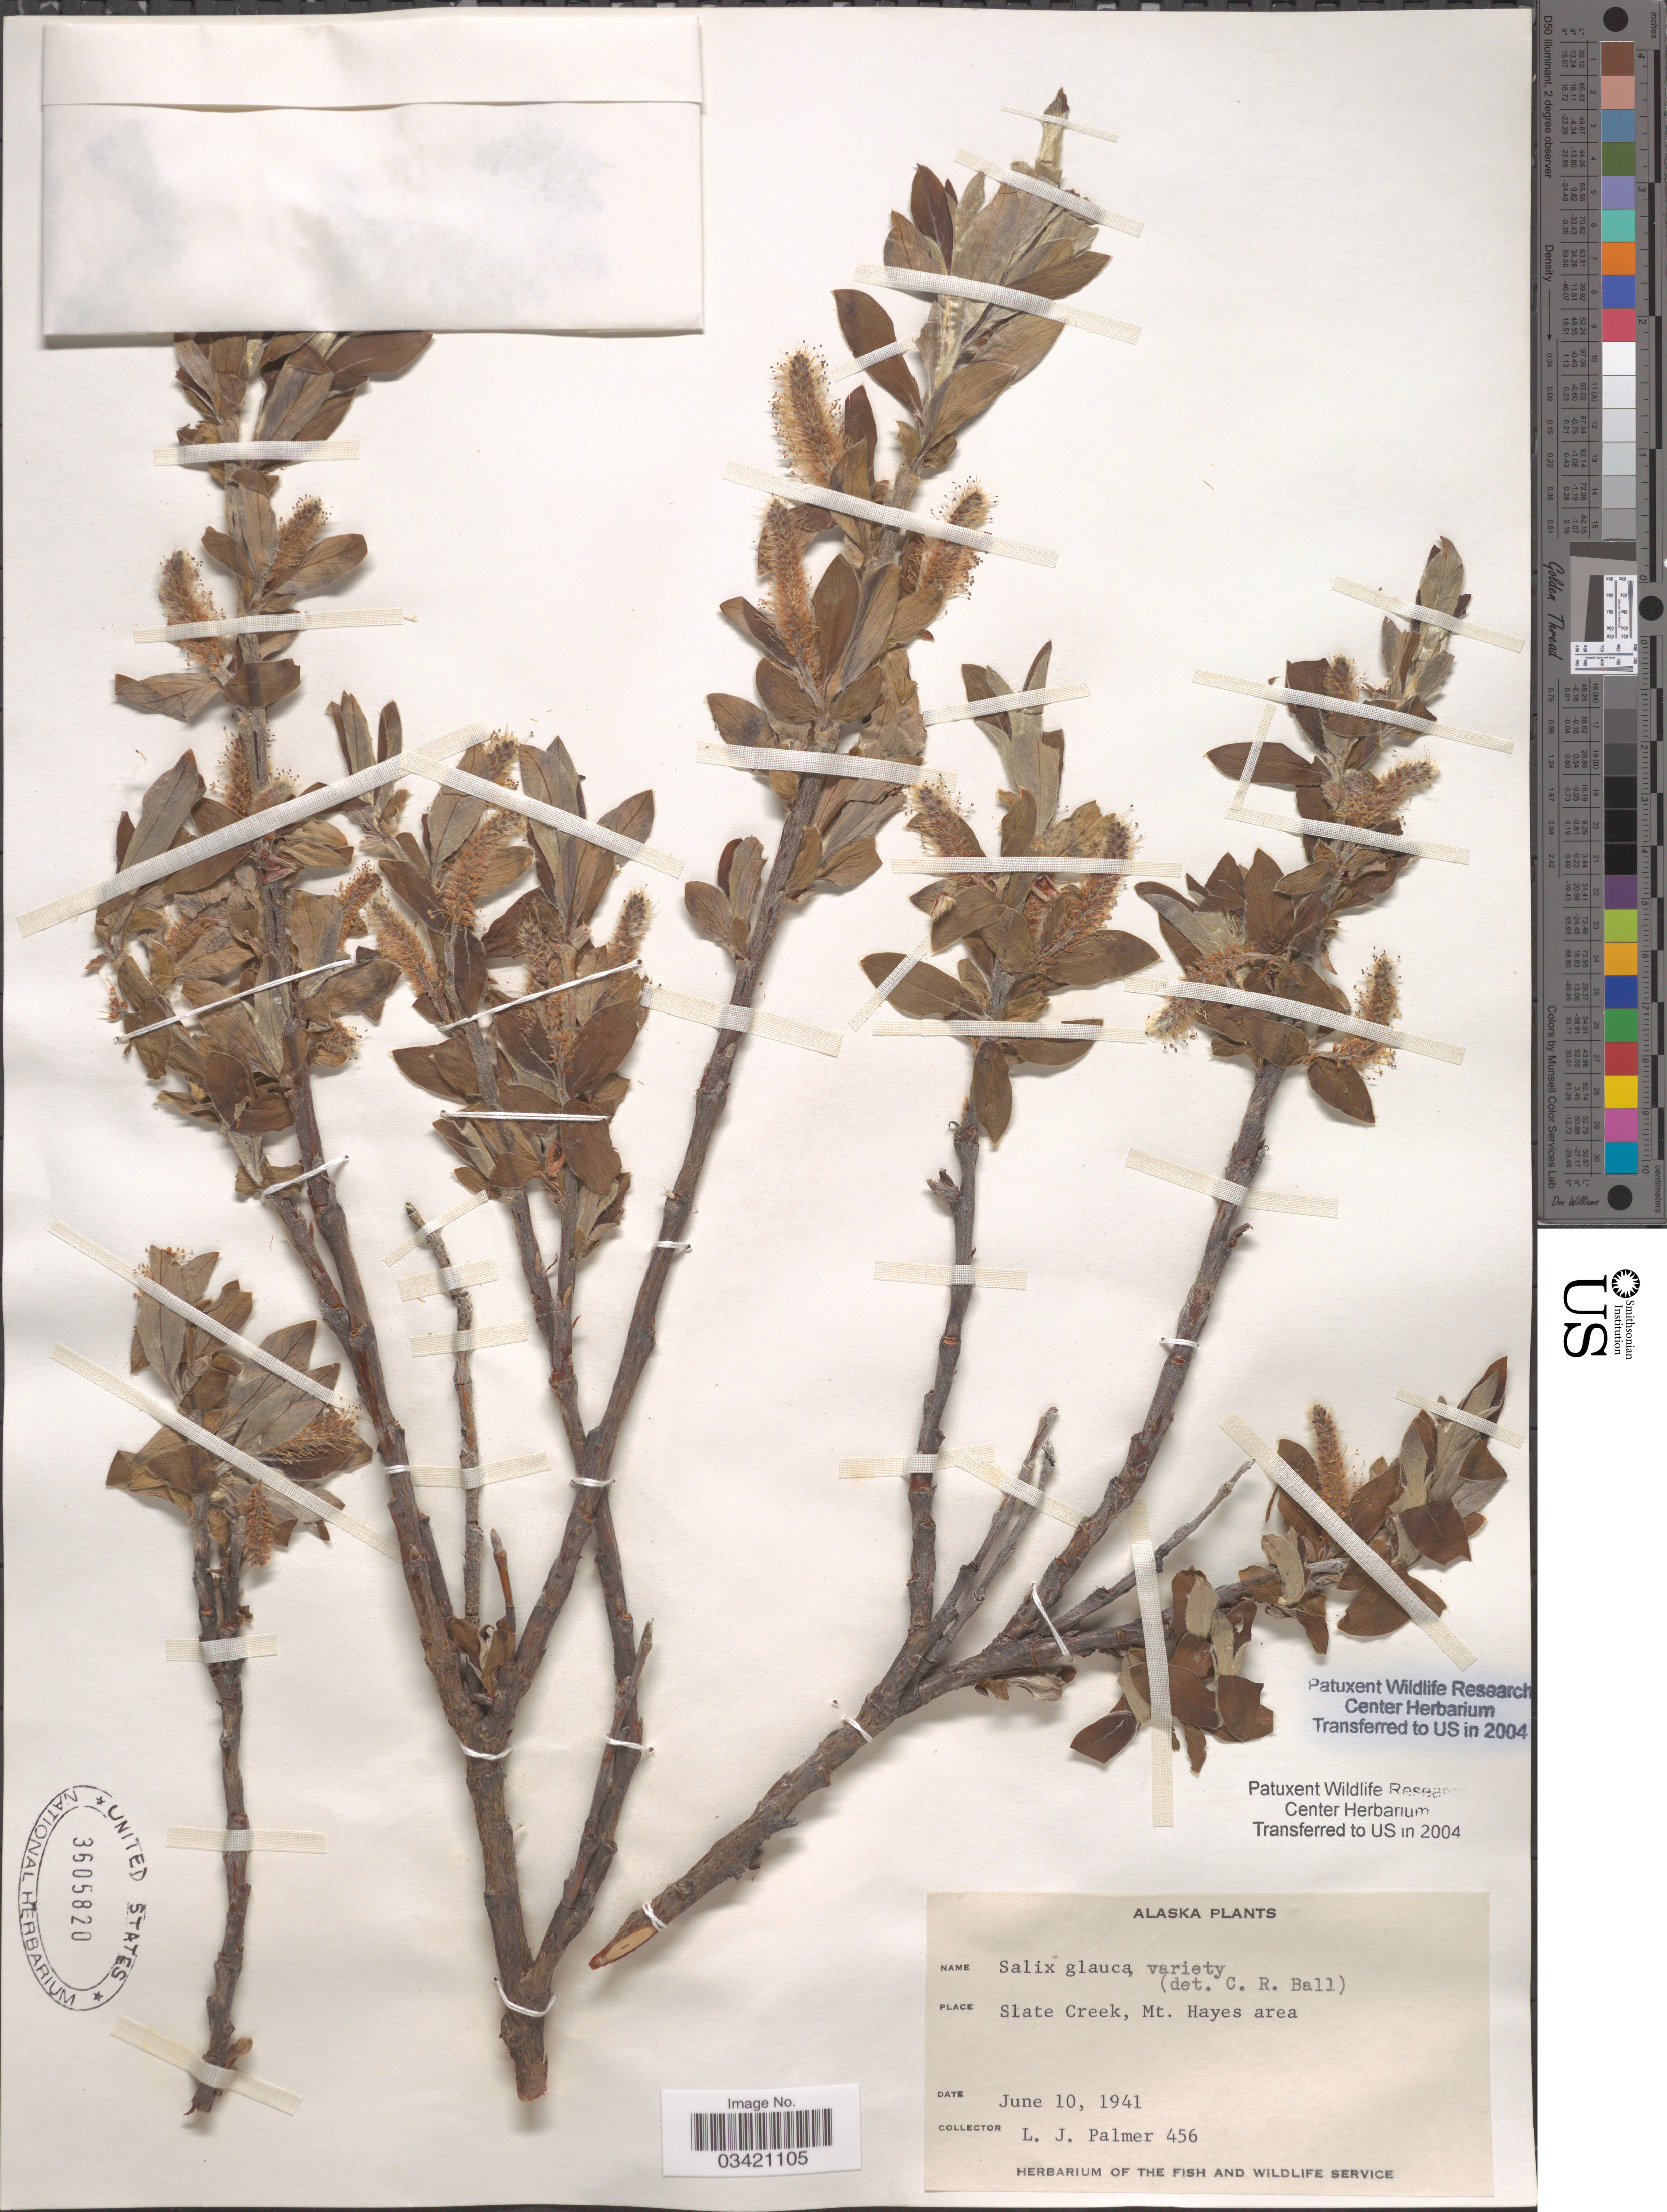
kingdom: Plantae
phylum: Tracheophyta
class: Magnoliopsida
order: Malpighiales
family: Salicaceae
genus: Salix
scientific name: Salix glauca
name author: L.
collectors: L. J. Palmer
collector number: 456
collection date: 1941-06-10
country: United States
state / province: Alaska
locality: Slate Creek, Mt. Hayes area.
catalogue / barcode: US 3605820